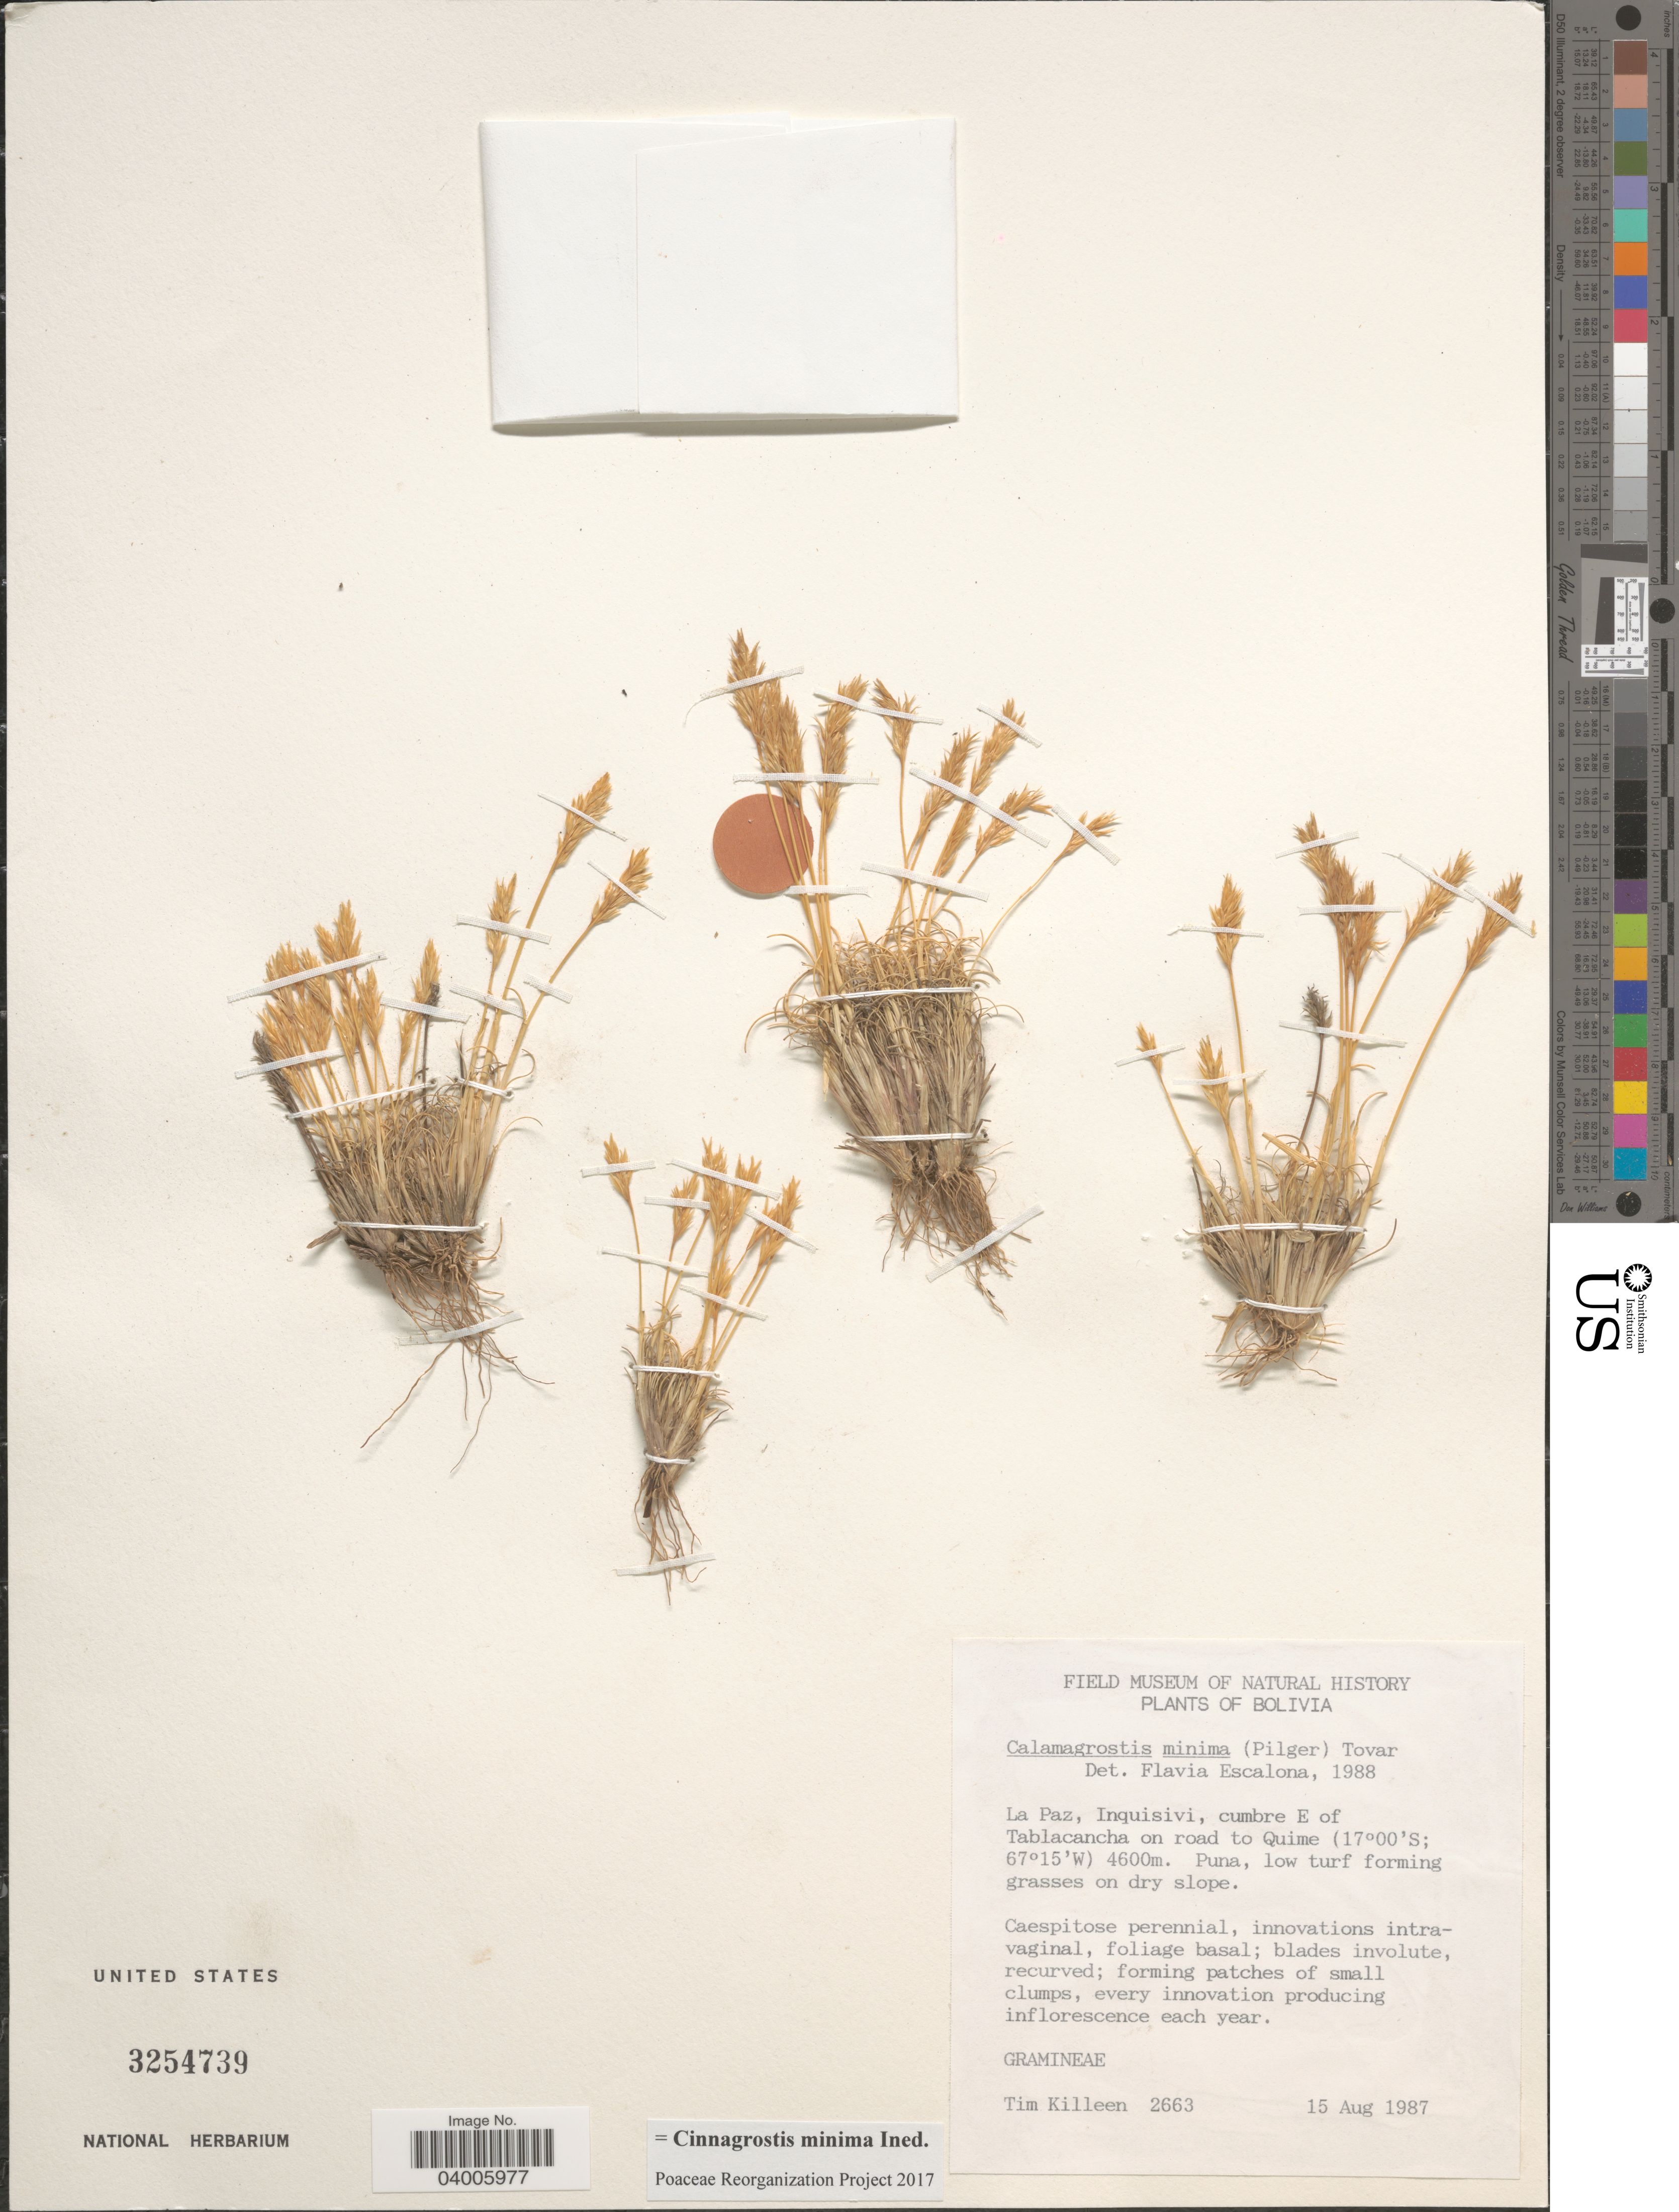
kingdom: Plantae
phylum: Tracheophyta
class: Liliopsida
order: Poales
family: Poaceae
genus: Cinnagrostis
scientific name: Cinnagrostis mollis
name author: (Pilg.) P.M. Peterson et al.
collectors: T. J. Killeen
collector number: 2663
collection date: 1987-08-15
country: Bolivia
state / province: La Paz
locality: Inquisivi, cumbre E of Tablacancha on road to Quime.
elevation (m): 4600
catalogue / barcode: US 3254739